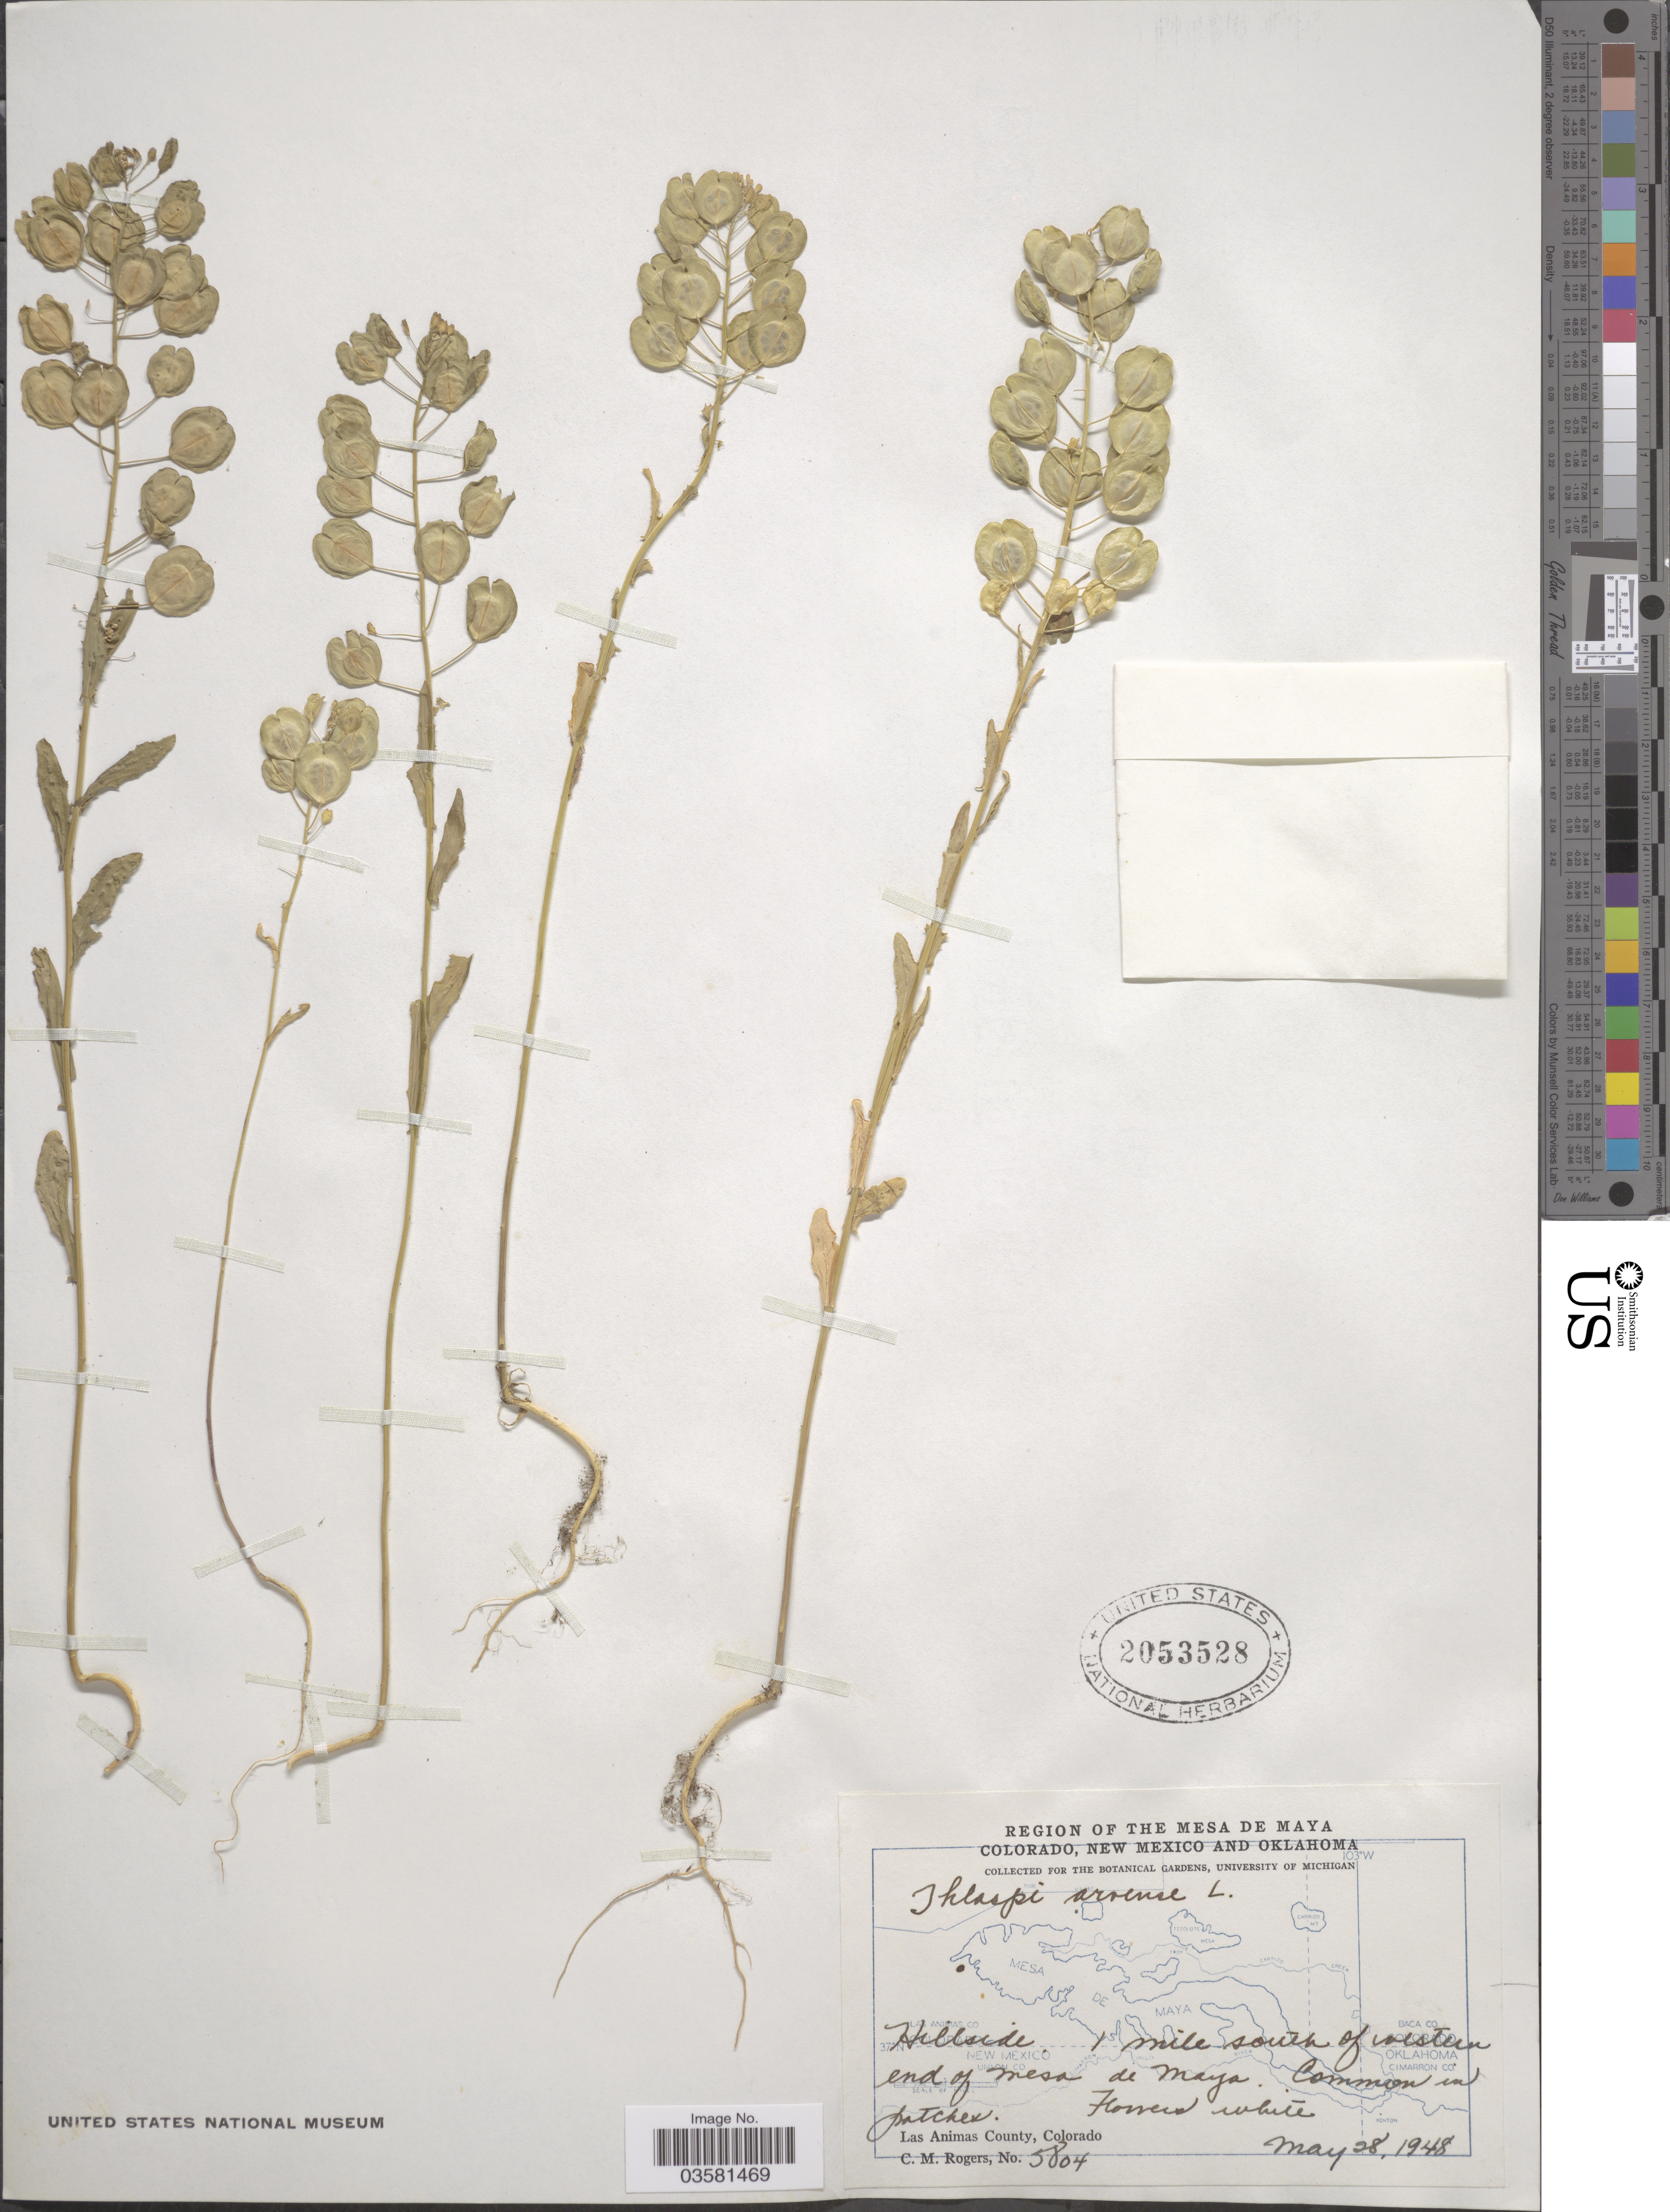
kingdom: Plantae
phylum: Tracheophyta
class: Magnoliopsida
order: Brassicales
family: Brassicaceae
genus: Thlaspi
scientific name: Thlaspi arvense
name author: L.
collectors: C. M. Rogers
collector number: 5804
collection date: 1948-05-28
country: United States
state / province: Colorado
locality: Region of The Mesa de Maya. 1 mile south of western end of mesa de Maya. Las Animas County.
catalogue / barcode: US 2053528